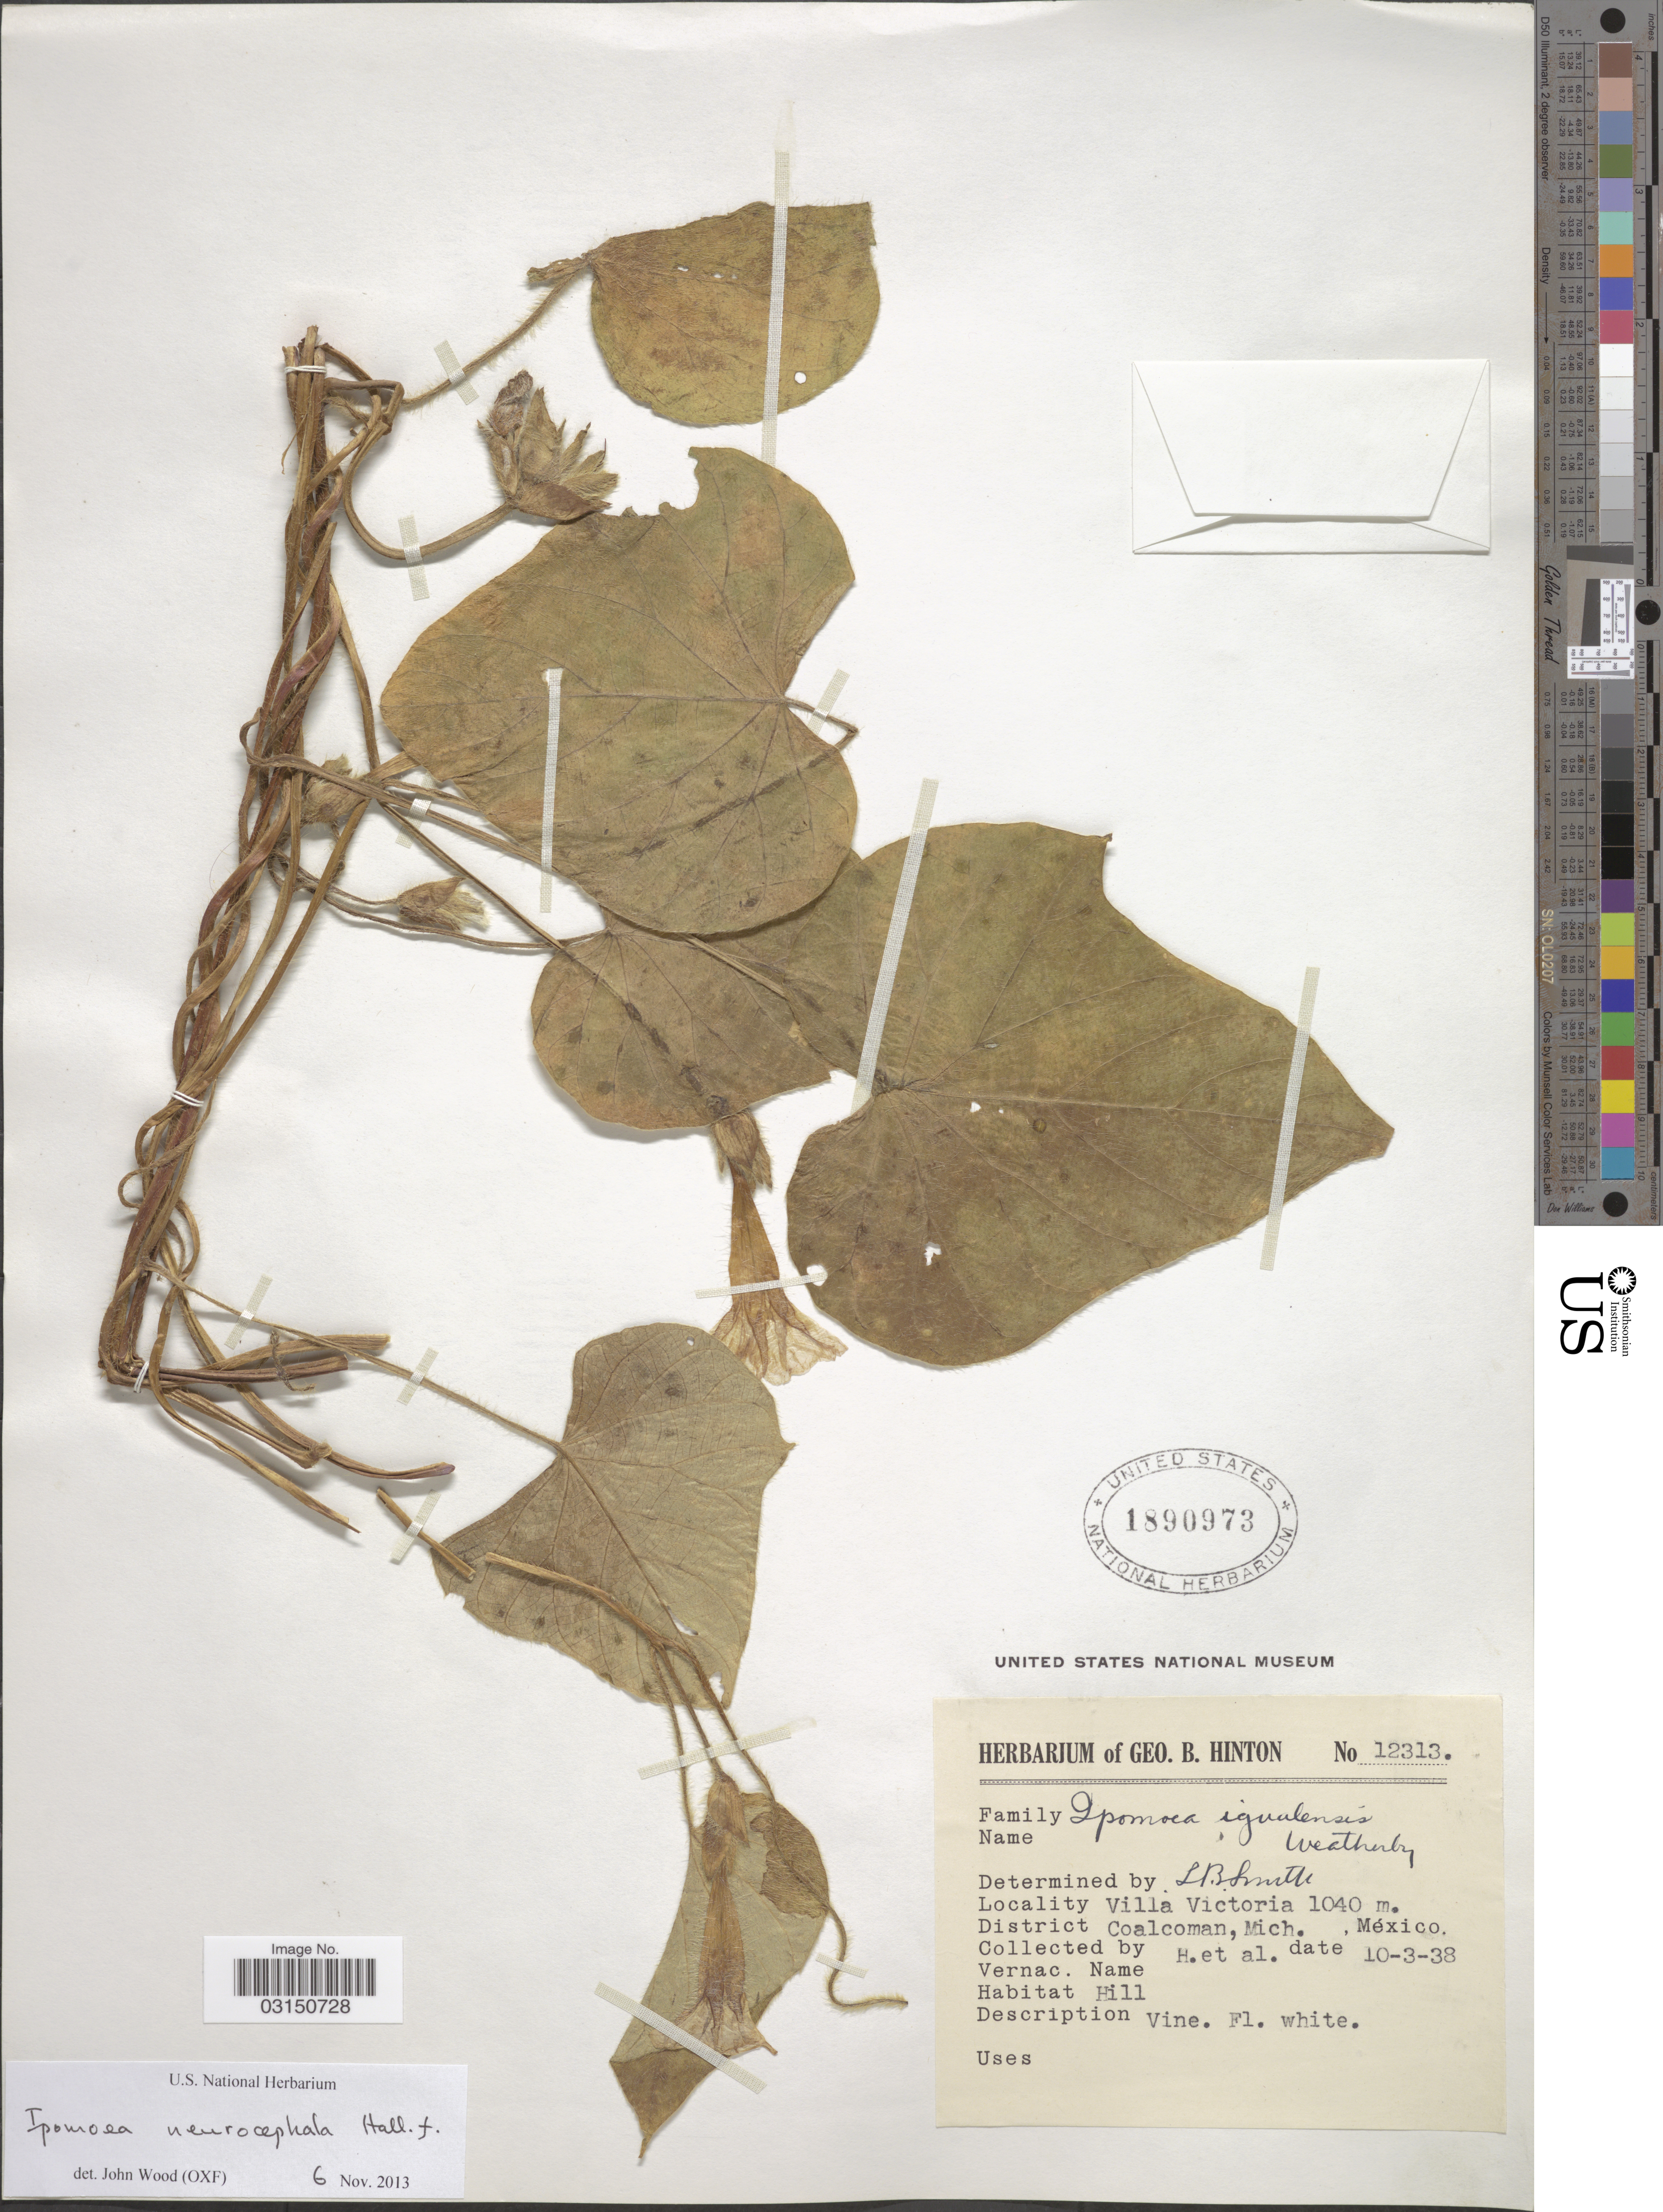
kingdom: Plantae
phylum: Tracheophyta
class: Magnoliopsida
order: Solanales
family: Convolvulaceae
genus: Ipomoea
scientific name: Ipomoea neurocephala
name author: Hallier f.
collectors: G. B. Hinton & et al.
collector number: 12313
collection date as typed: Transcribed d/m/y: 10/3/38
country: Mexico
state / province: Michoacán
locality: Villa Victoria. District Coalcoman.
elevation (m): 1040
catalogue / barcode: US 1890973